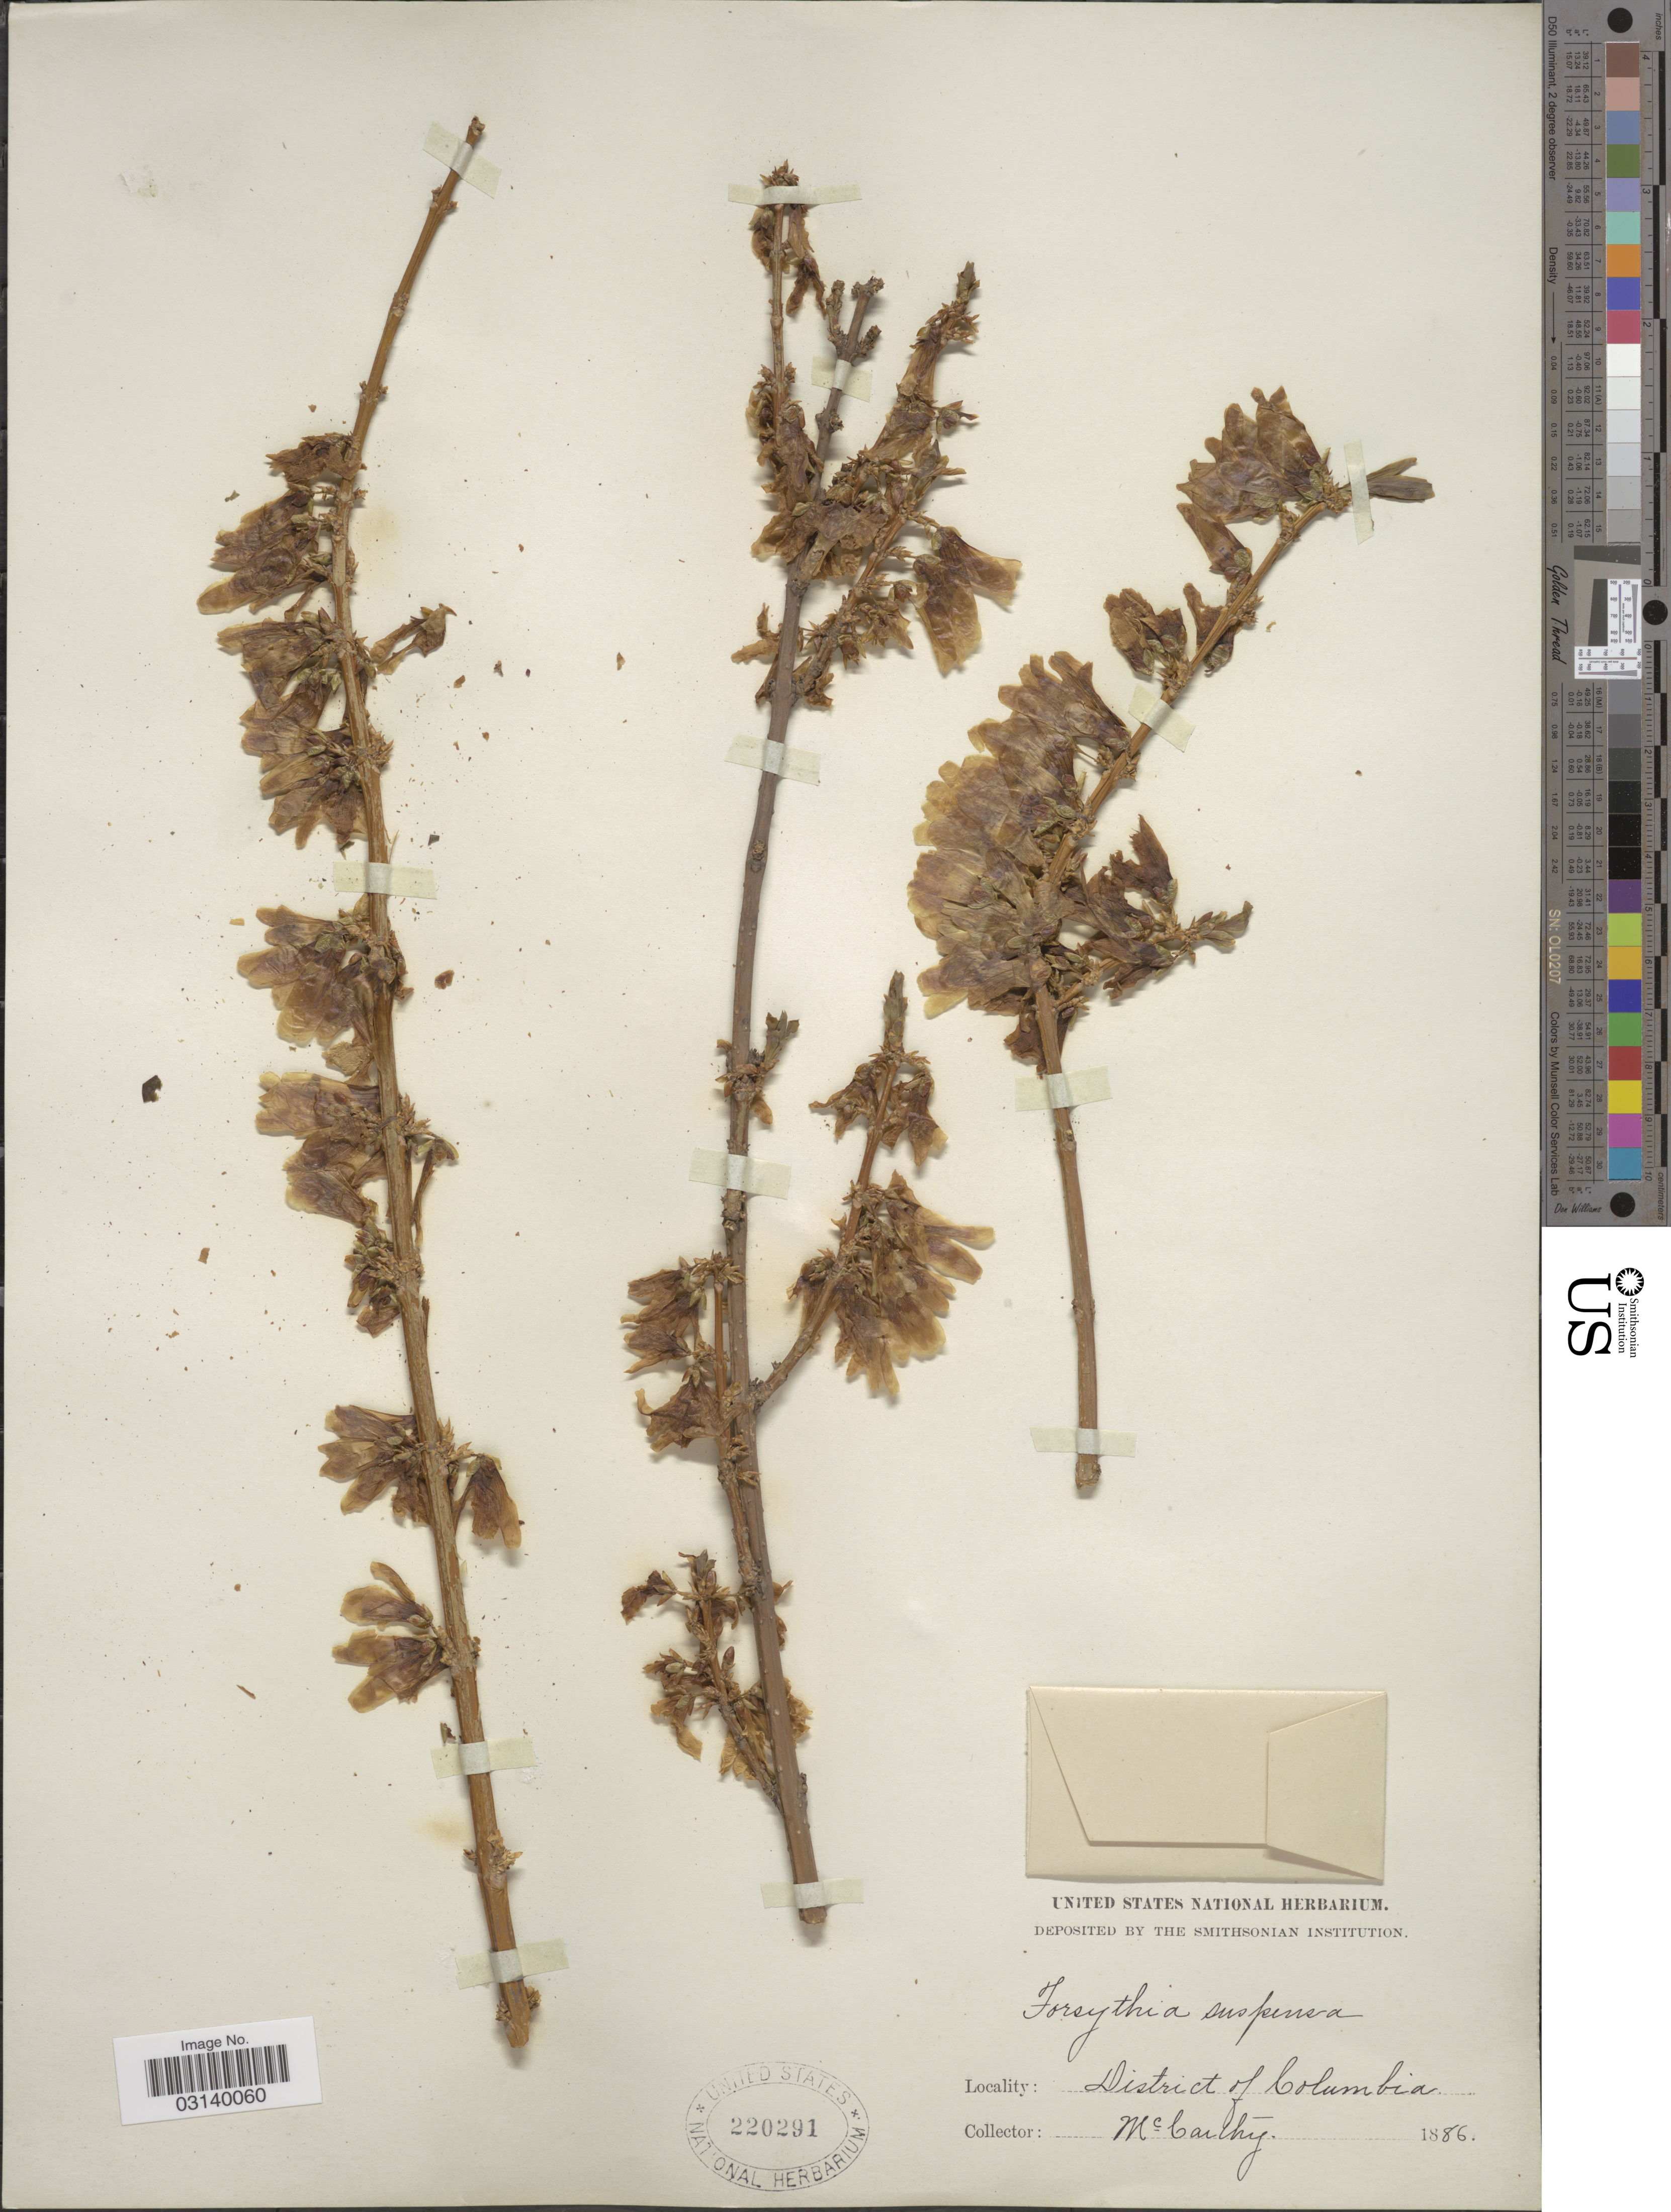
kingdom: Plantae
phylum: Tracheophyta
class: Magnoliopsida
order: Lamiales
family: Oleaceae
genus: Forsythia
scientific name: Forsythia suspensa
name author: (Thunb.) Vahl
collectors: -- McCarthy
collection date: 1886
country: United States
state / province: District of Columbia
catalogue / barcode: US 220291